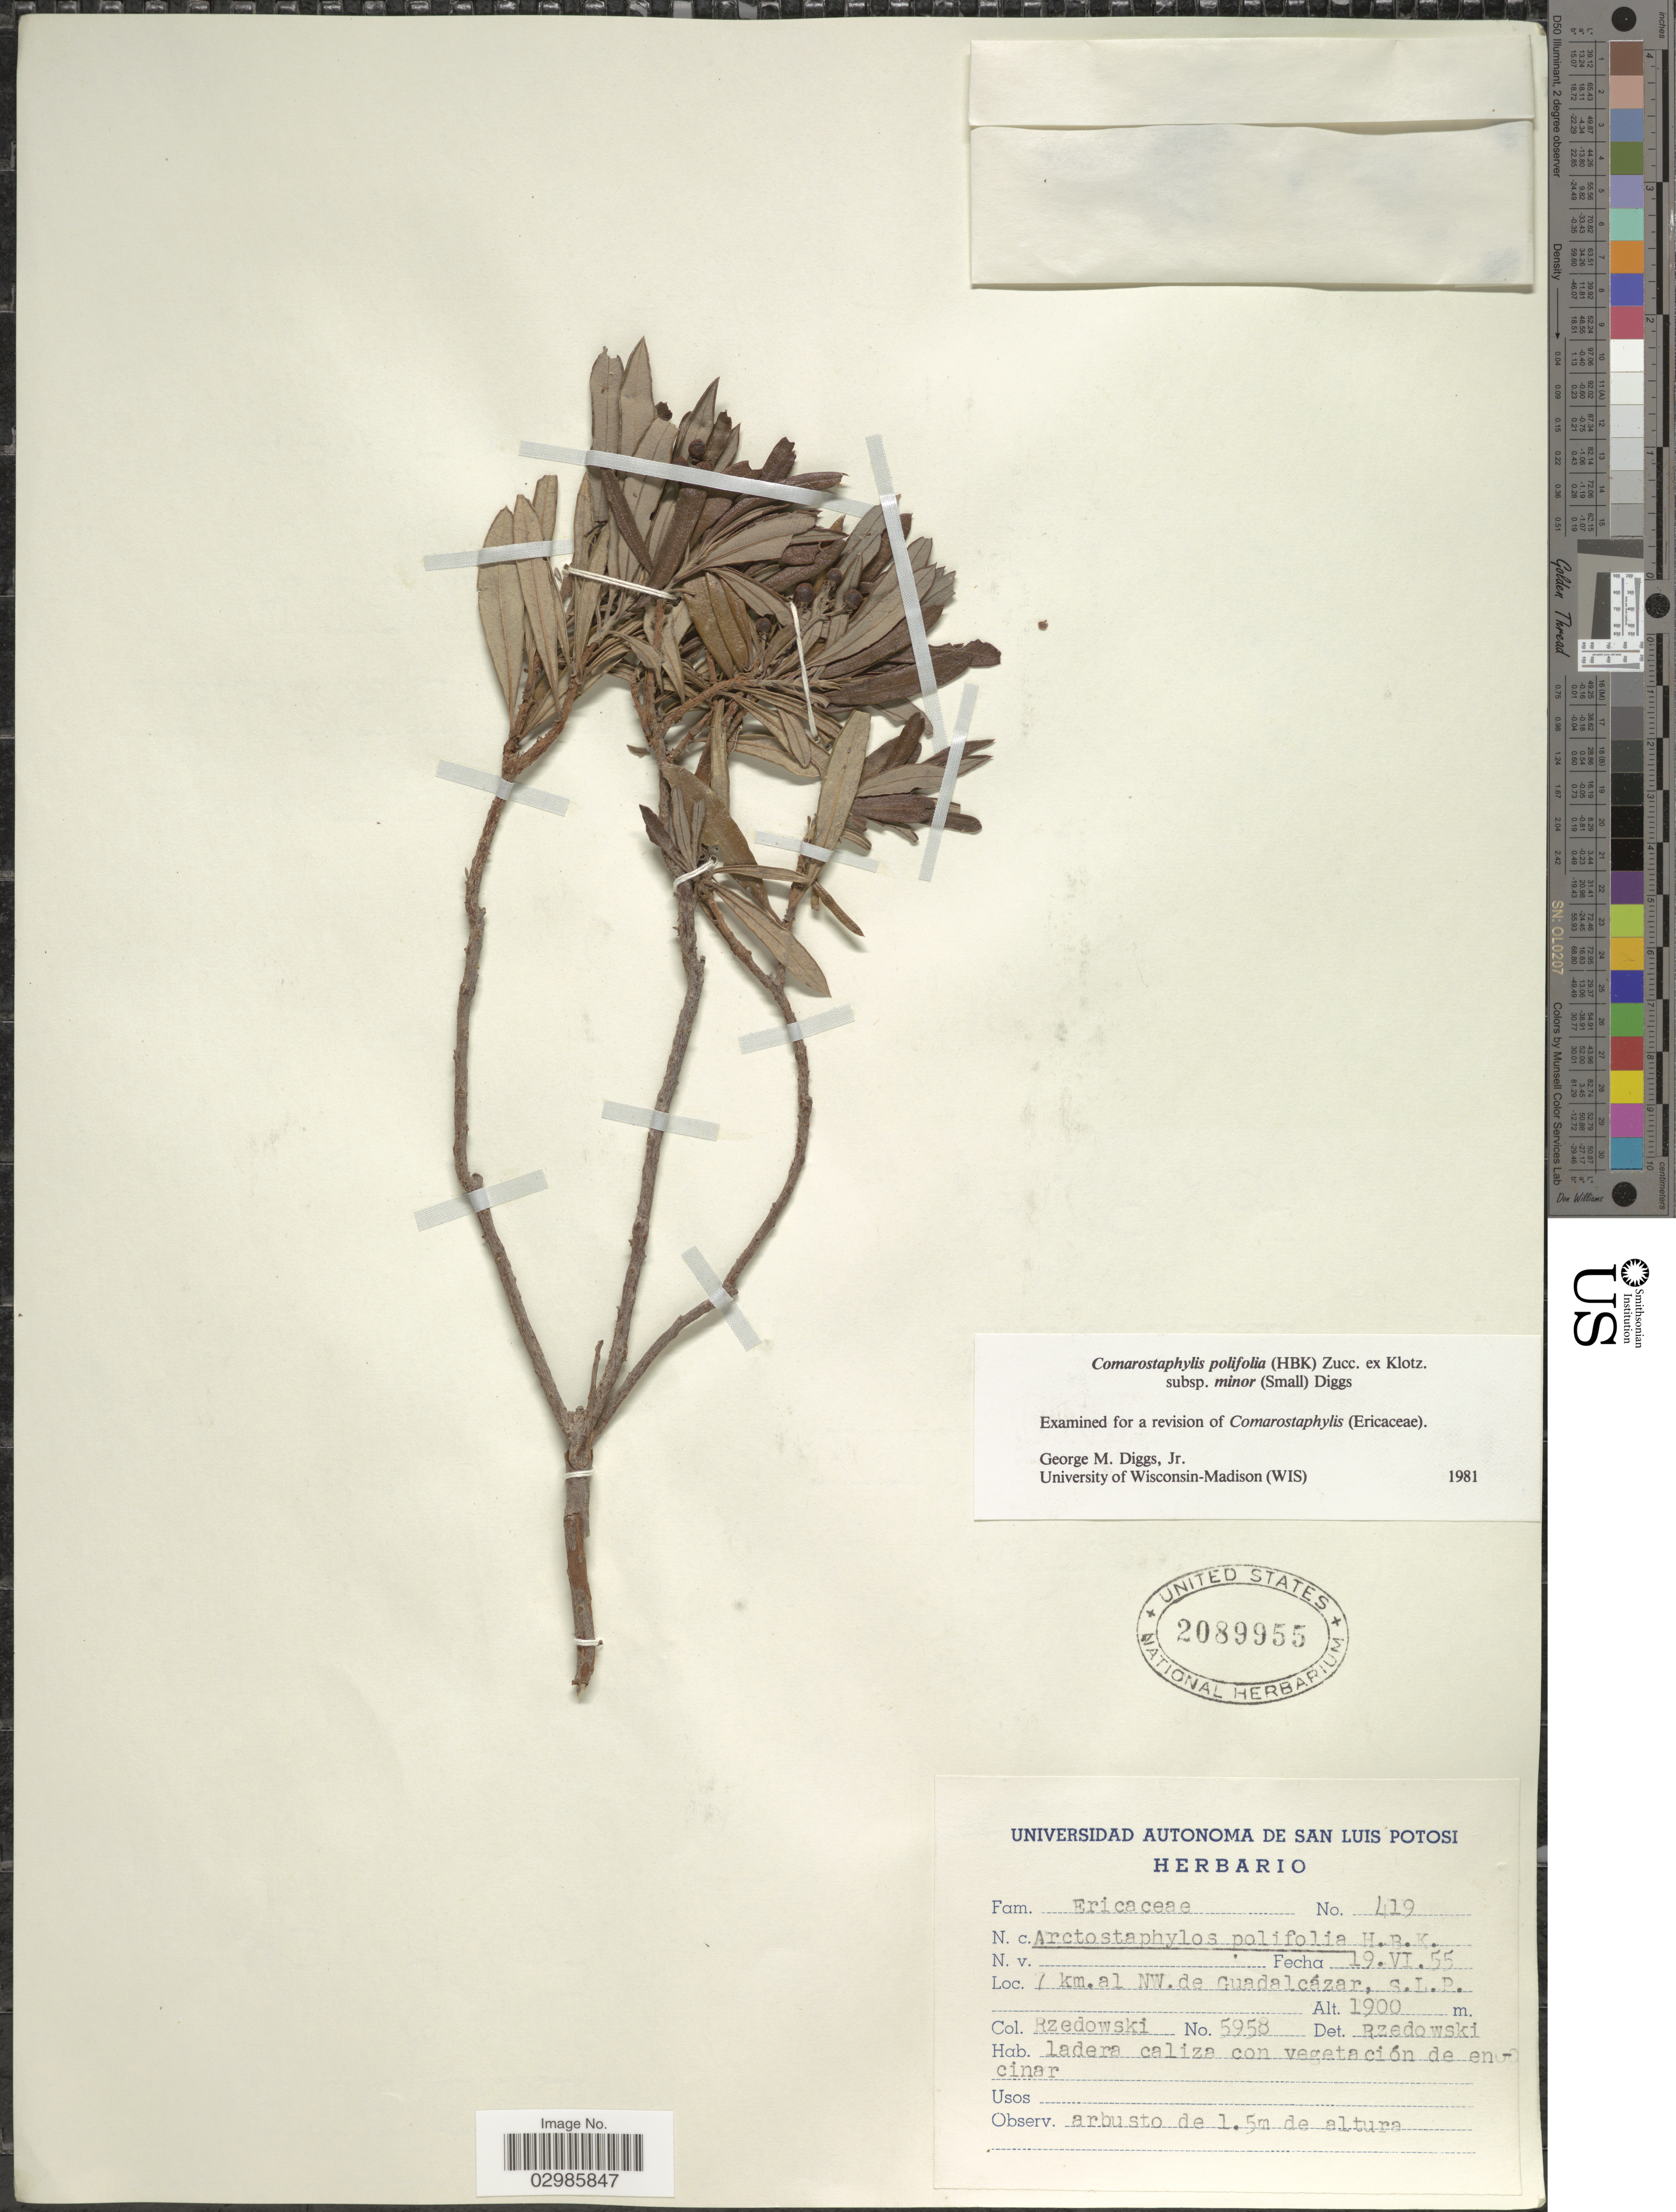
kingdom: Plantae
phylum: Tracheophyta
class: Magnoliopsida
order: Ericales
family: Ericaceae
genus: Comarostaphylis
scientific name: Comarostaphylis polifolia subsp. minor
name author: (Small) Diggs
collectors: Rzedowski, --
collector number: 5958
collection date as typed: Transcribed d/m/y: 19/6/55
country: Mexico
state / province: San Luis Potosí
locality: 7 km. al NW. de Guadalcázar.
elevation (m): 1900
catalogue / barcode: US 2089955